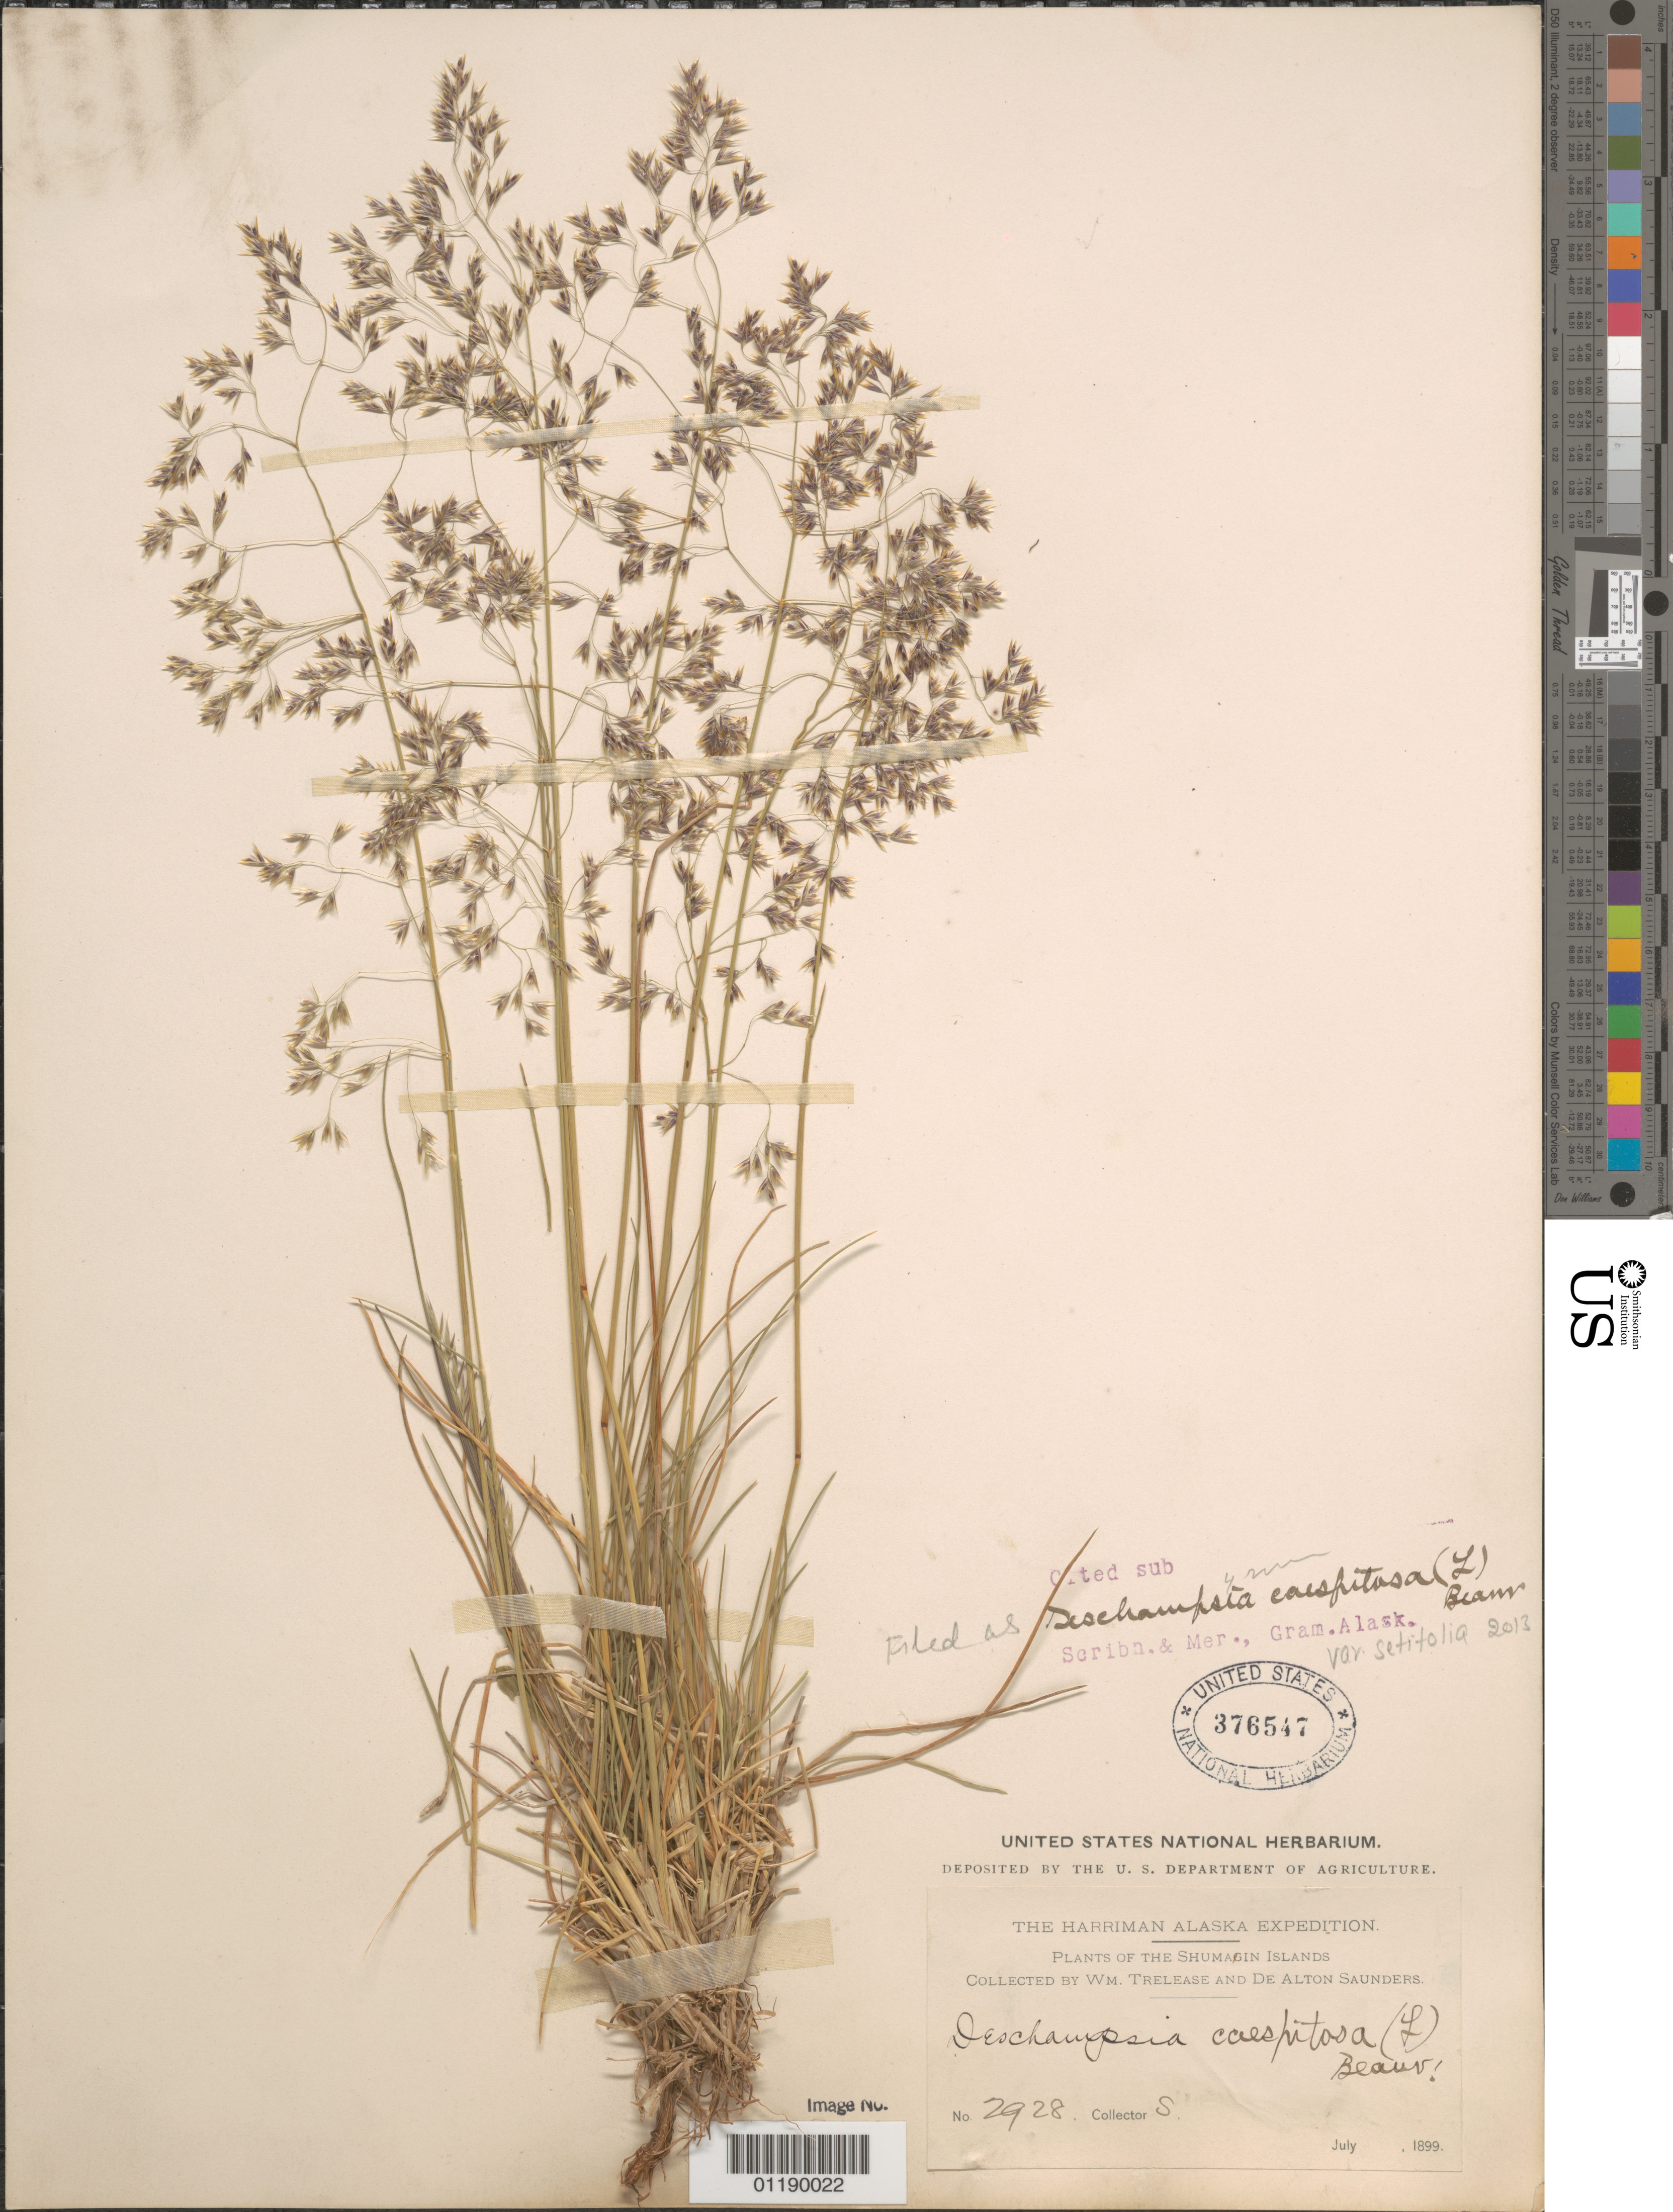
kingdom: Plantae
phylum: Tracheophyta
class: Liliopsida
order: Poales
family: Poaceae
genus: Deschampsia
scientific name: Deschampsia cespitosa var setifolia ined. ?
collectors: W. Trelease & D. Saunders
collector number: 2928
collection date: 1899-07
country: United States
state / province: Alaska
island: Shumagin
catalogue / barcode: US 376547